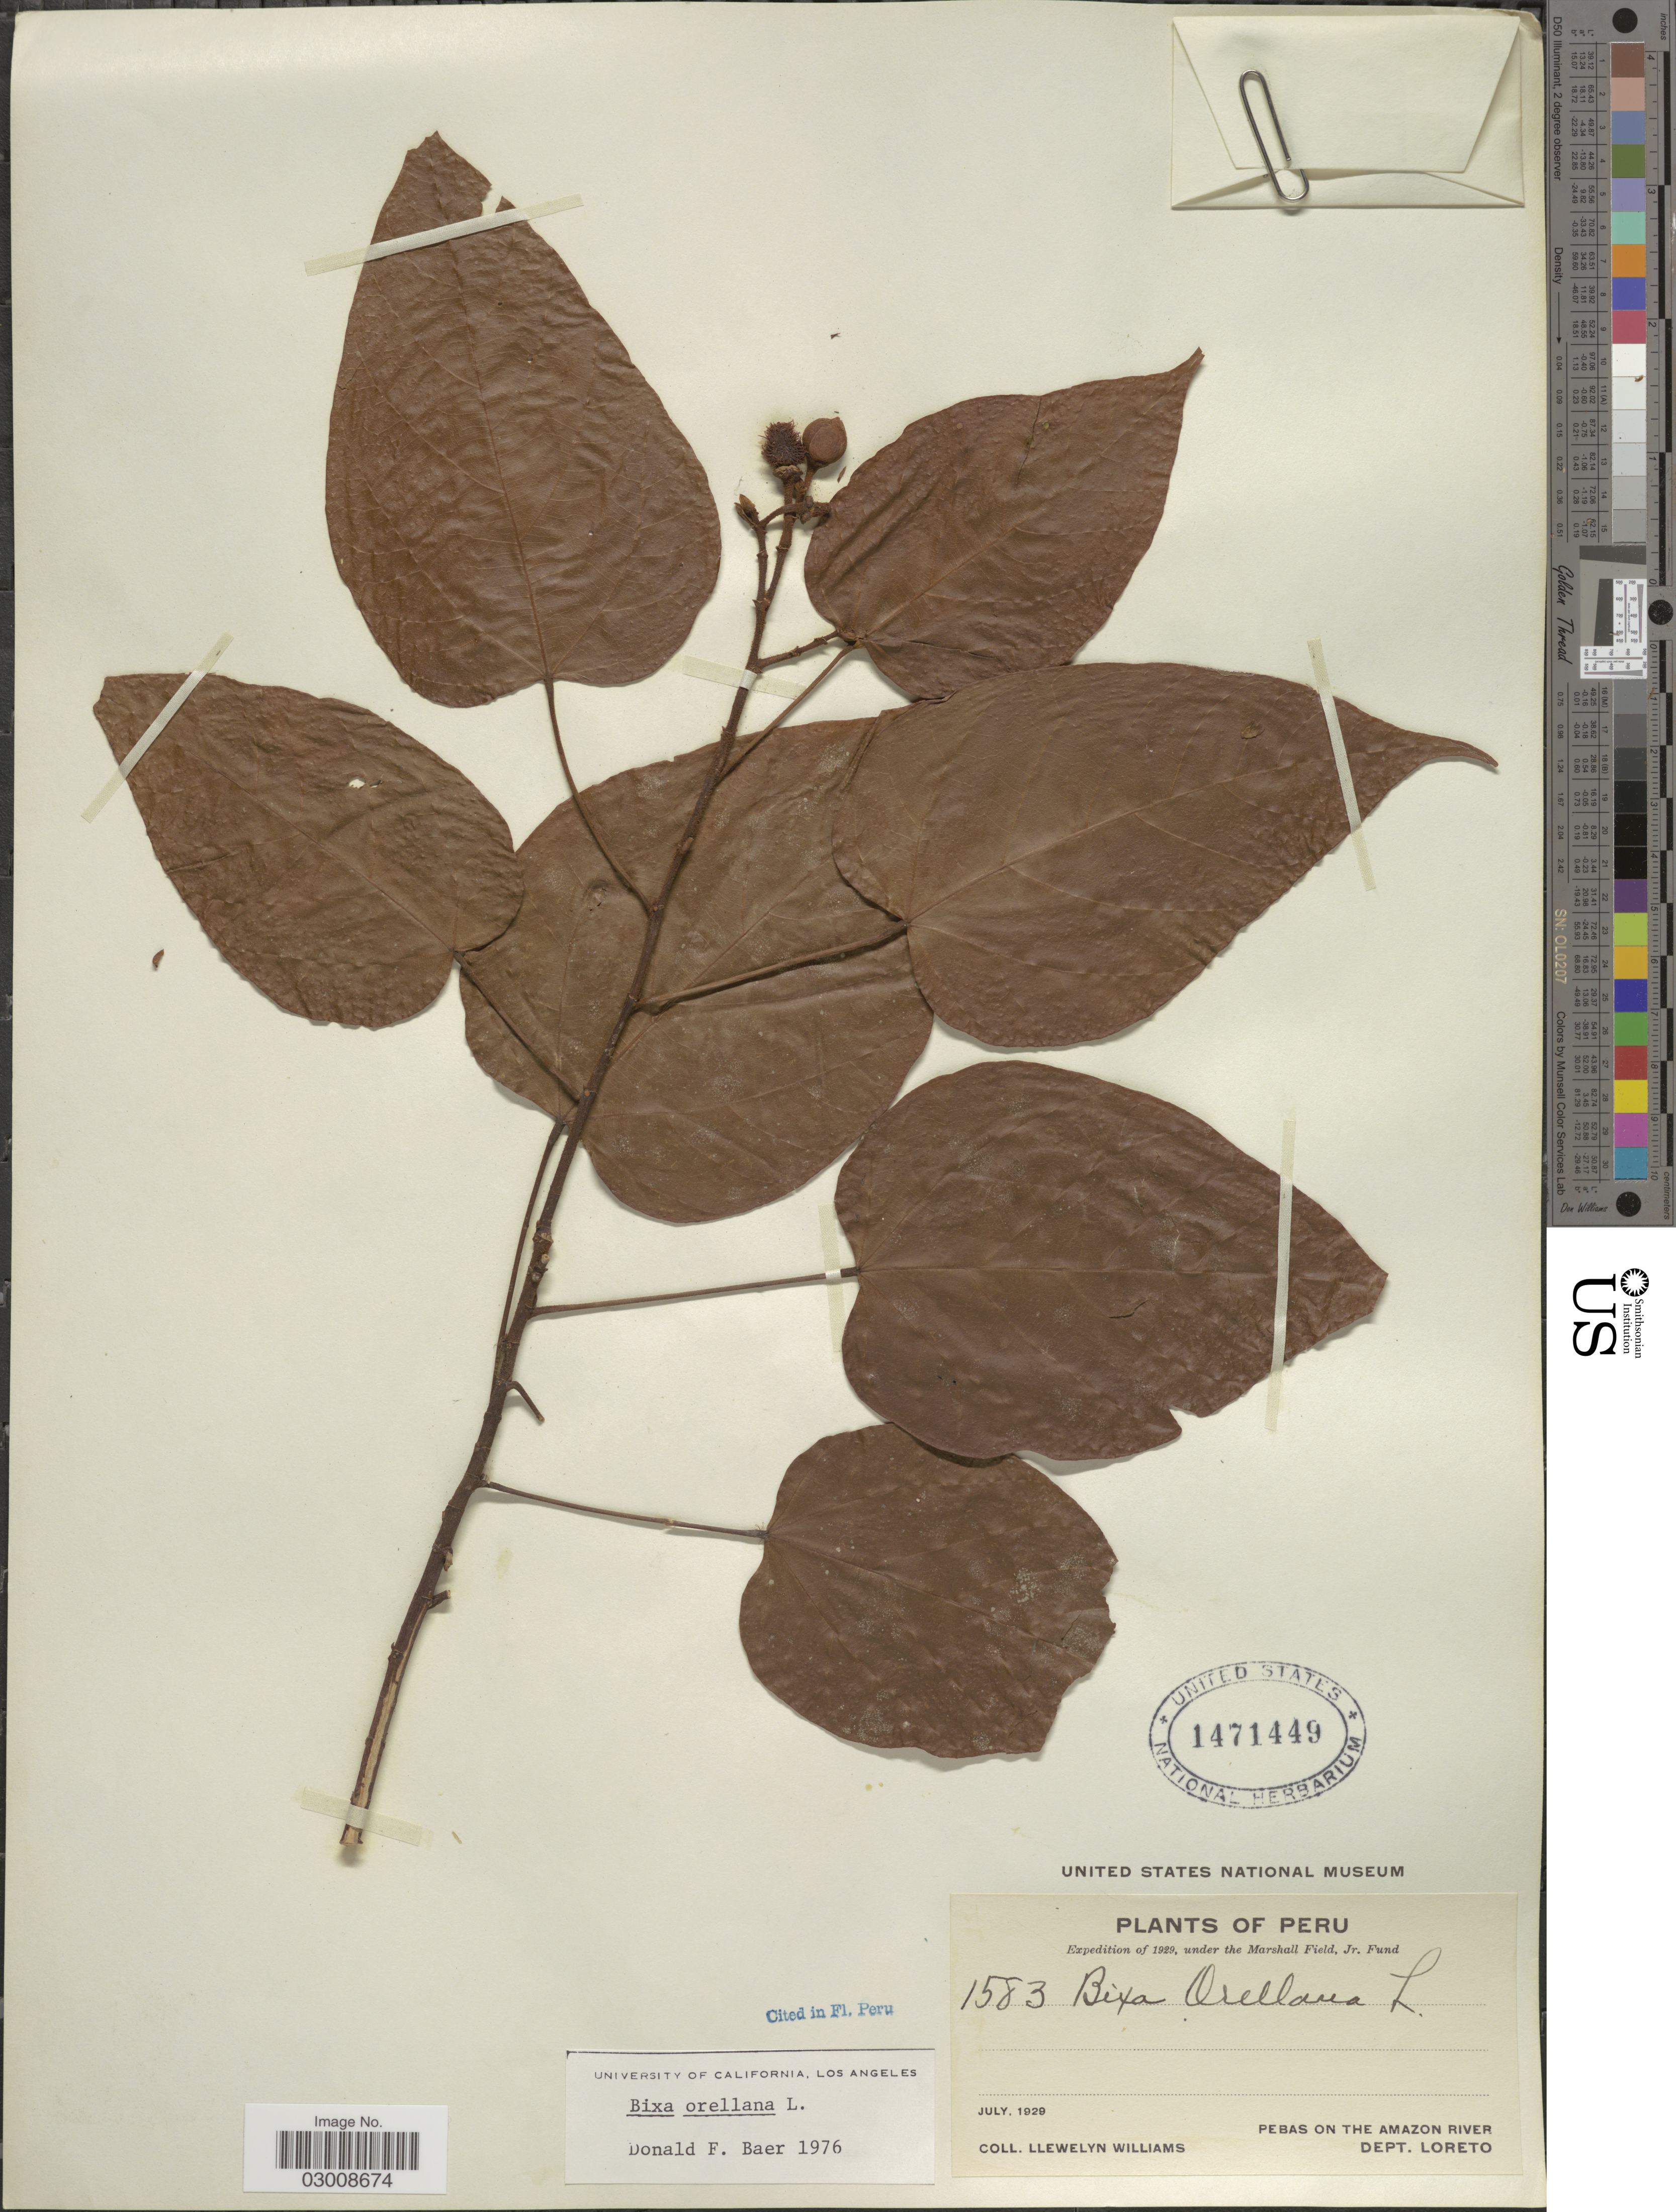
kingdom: Plantae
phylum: Tracheophyta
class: Magnoliopsida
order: Malvales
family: Bixaceae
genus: Bixa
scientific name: Bixa orellana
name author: L.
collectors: Ll. Williams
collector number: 1583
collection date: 1929-07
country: Peru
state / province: Loreto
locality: Pebas on The Amazon River, Dept. Loreto.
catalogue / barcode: US 1471449